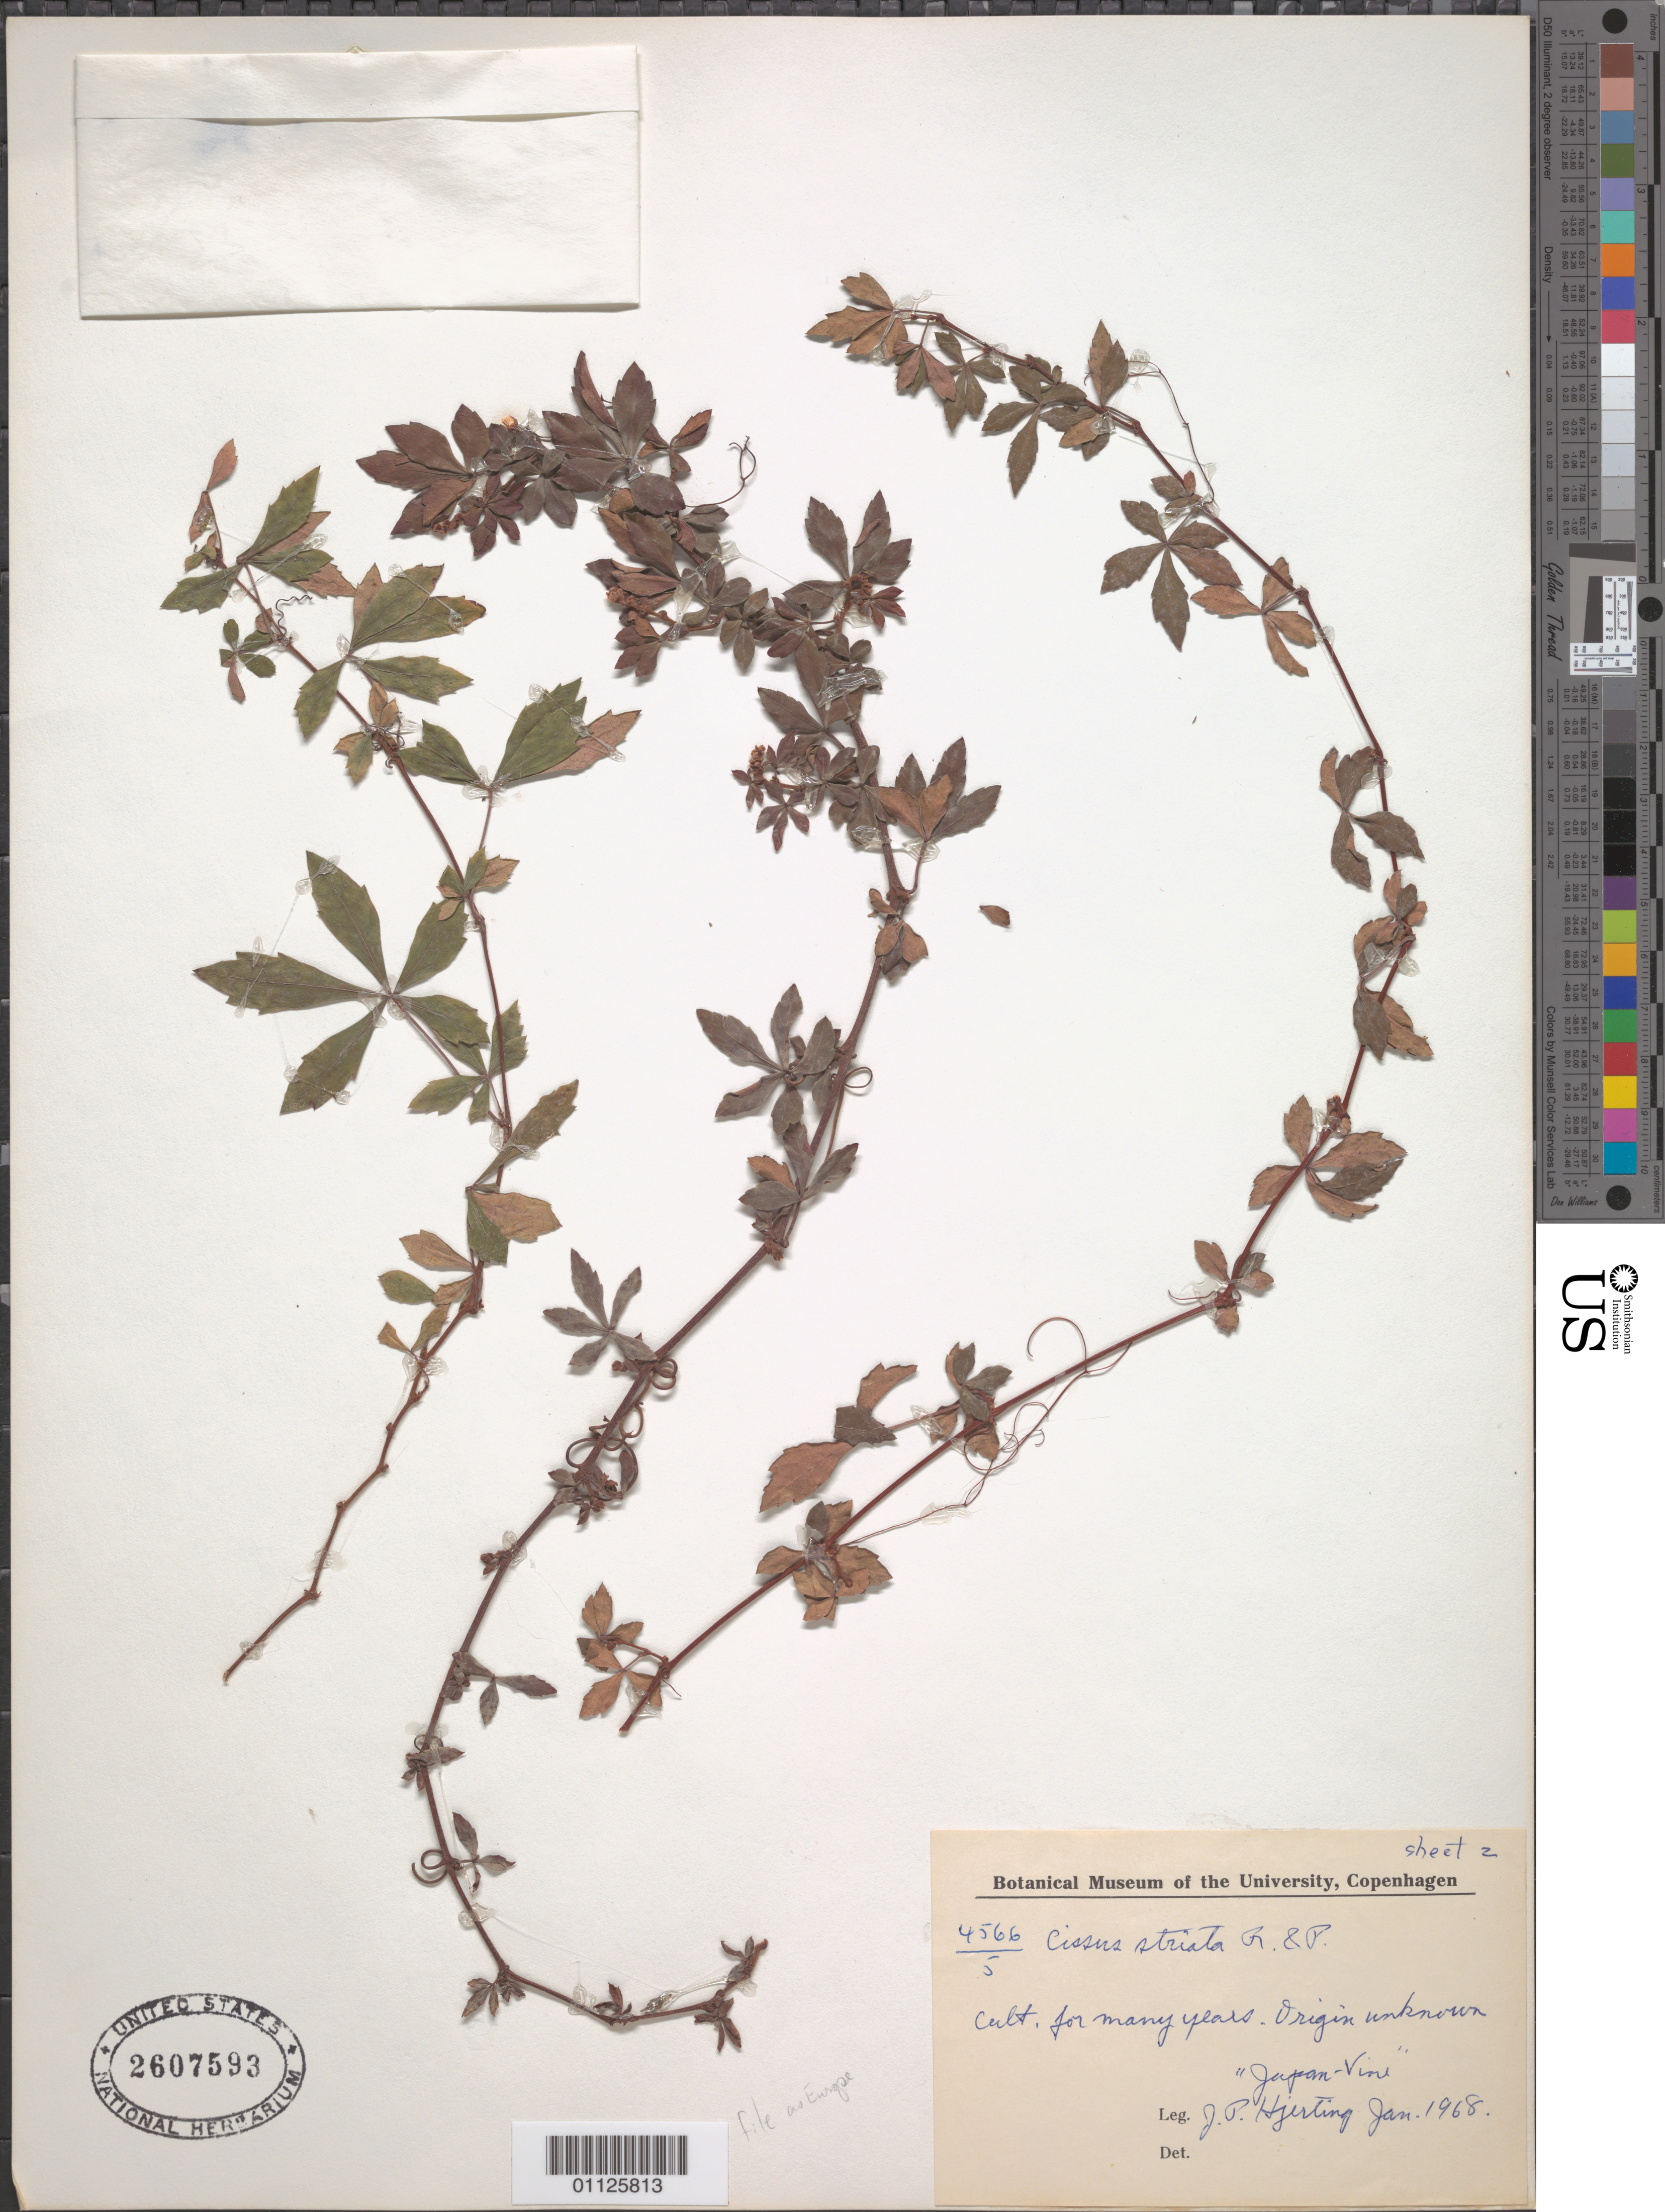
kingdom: Plantae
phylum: Tracheophyta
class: Magnoliopsida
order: Vitales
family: Vitaceae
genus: Clematicissus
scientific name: Clematicissus striata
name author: (Ruiz & Pav.) Lombardi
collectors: J. P. Hjerting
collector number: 4566/5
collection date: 1968-01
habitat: "Japan -Vine."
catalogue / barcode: US 2607593